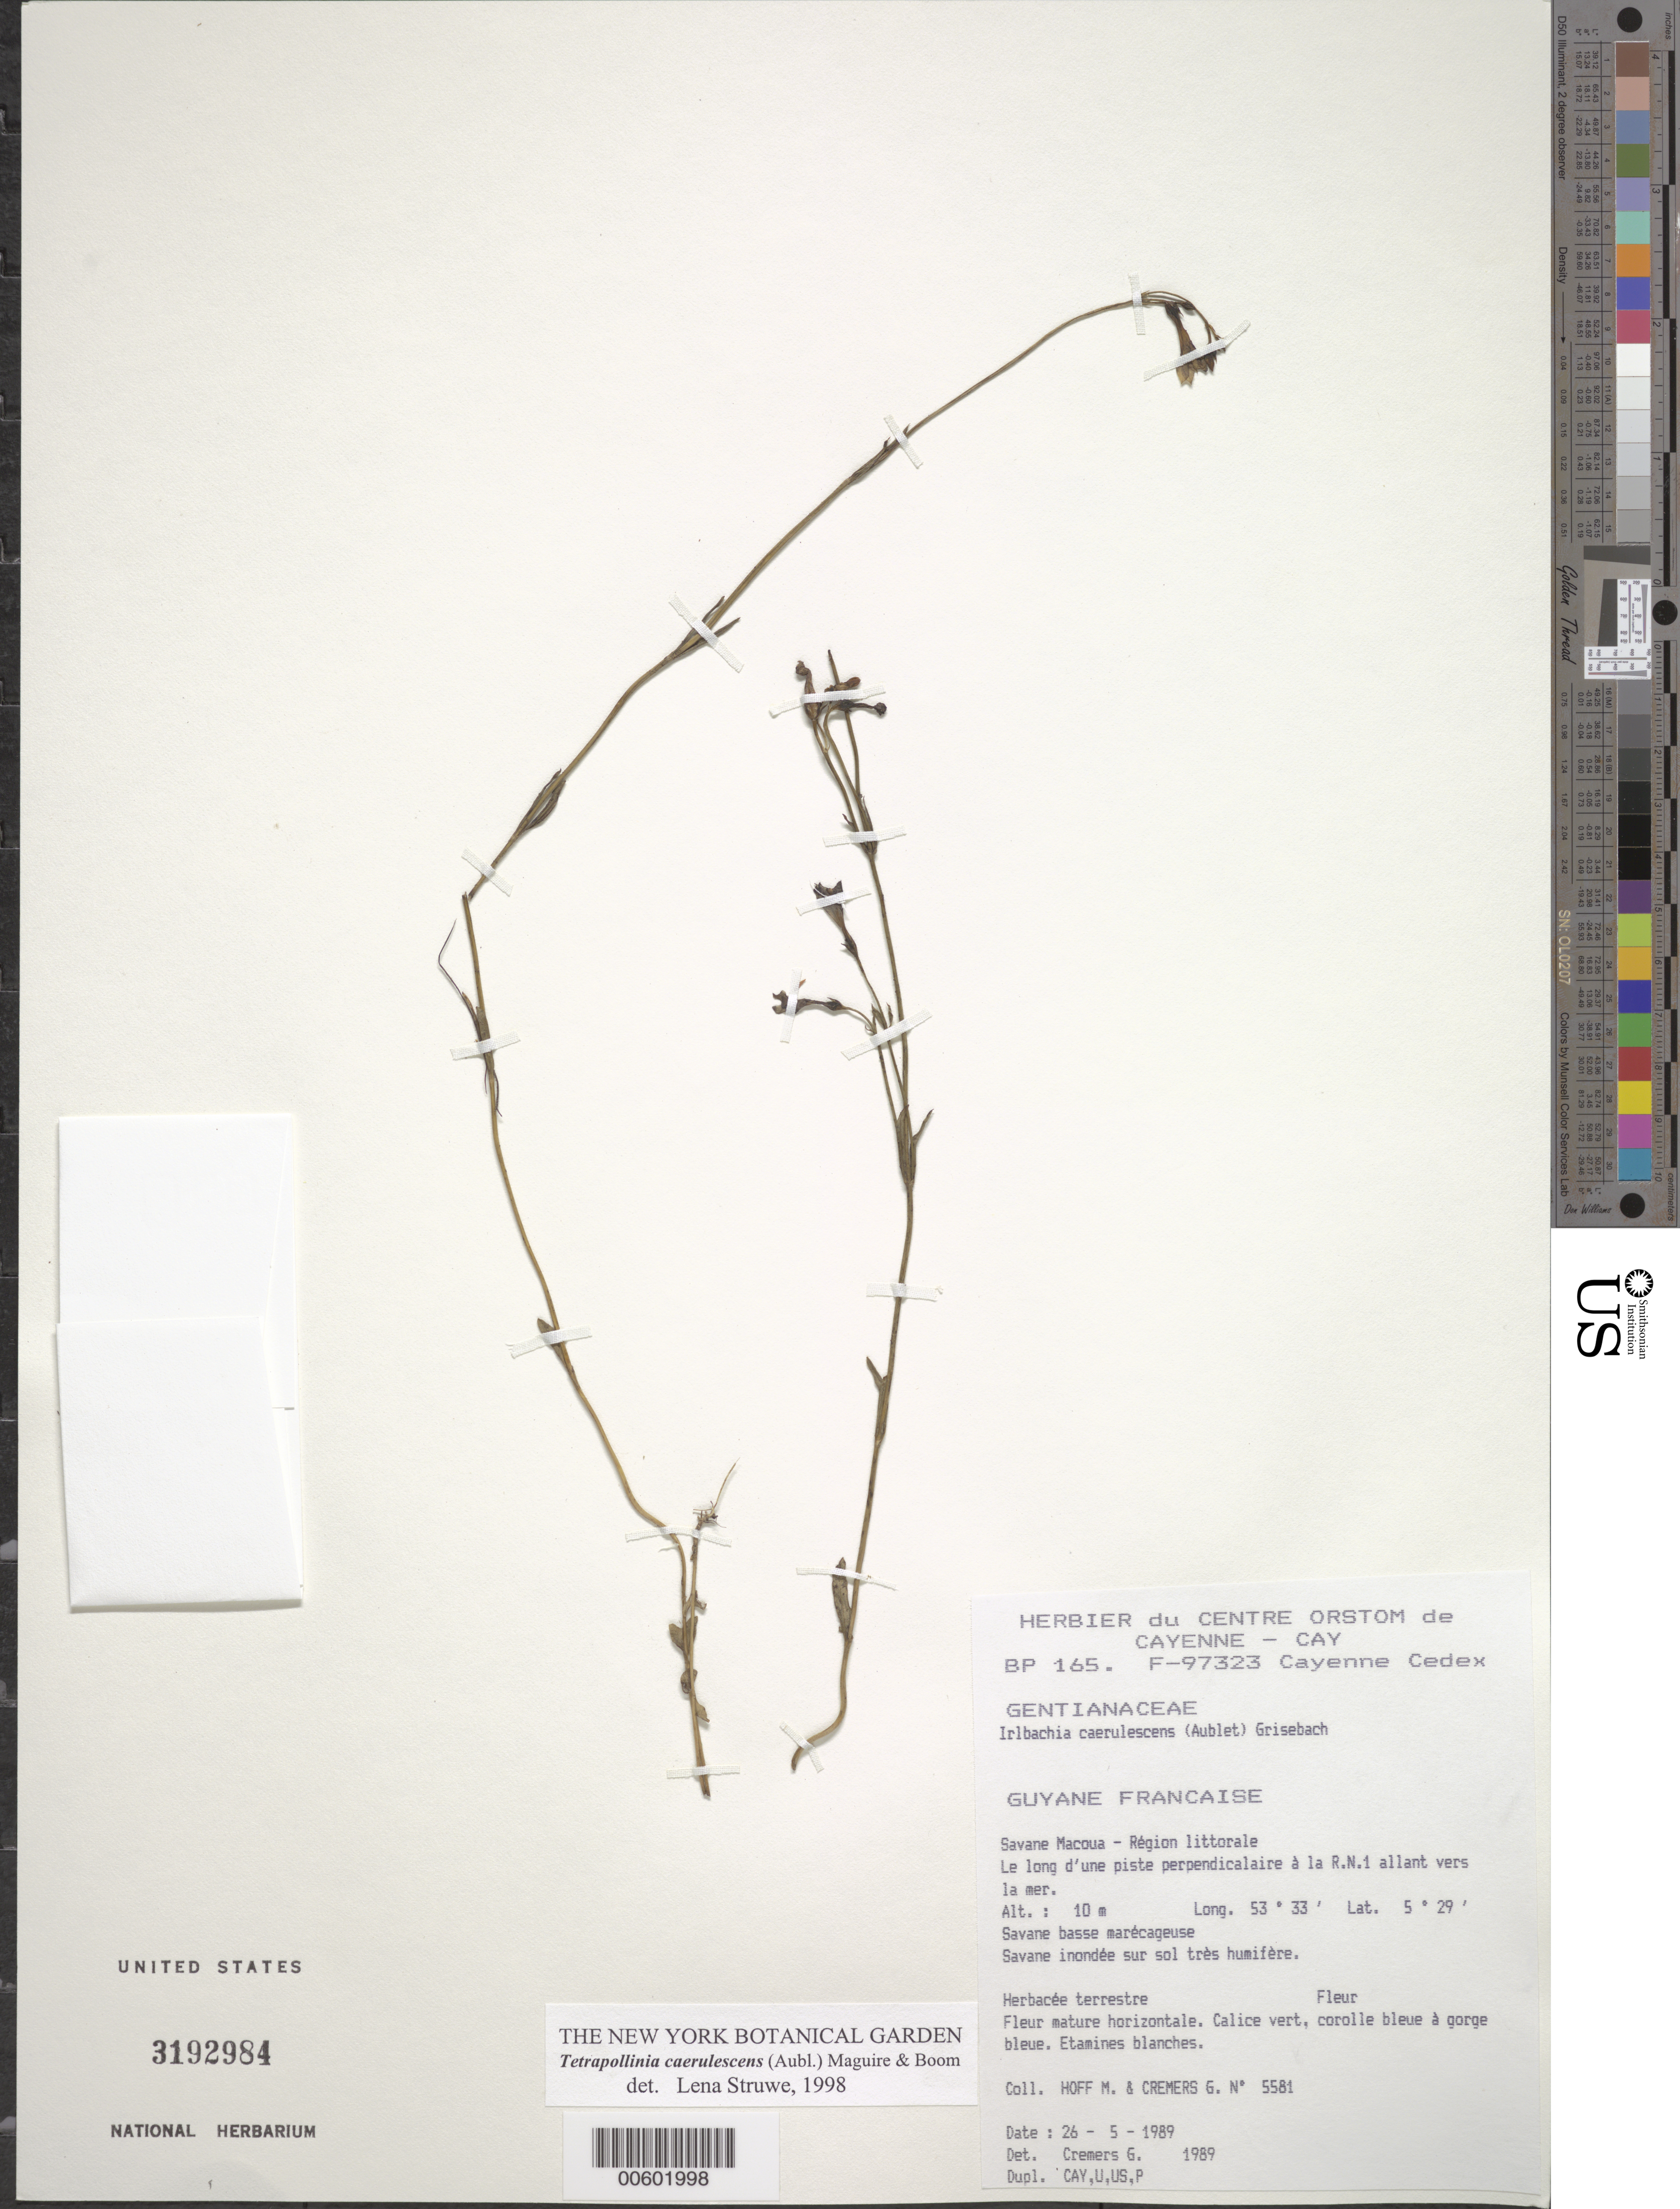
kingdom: Plantae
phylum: Tracheophyta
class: Magnoliopsida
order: Gentianales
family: Gentianaceae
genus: Tetrapollinia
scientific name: Tetrapollinia caerulescens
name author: (Aubl.) Maguire & B.M. Boom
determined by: Struwe, L.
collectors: M. Hoff & G. Cremers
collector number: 5581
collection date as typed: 26-May-89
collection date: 1989-05-26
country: French Guiana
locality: Savane Macoua. Le long d'une piste perpendicalaire a la RN 1 allant vers la mer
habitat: Savane basse marecageuse. Savane inondee sur sol tres humifere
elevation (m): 10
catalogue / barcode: US 3192984